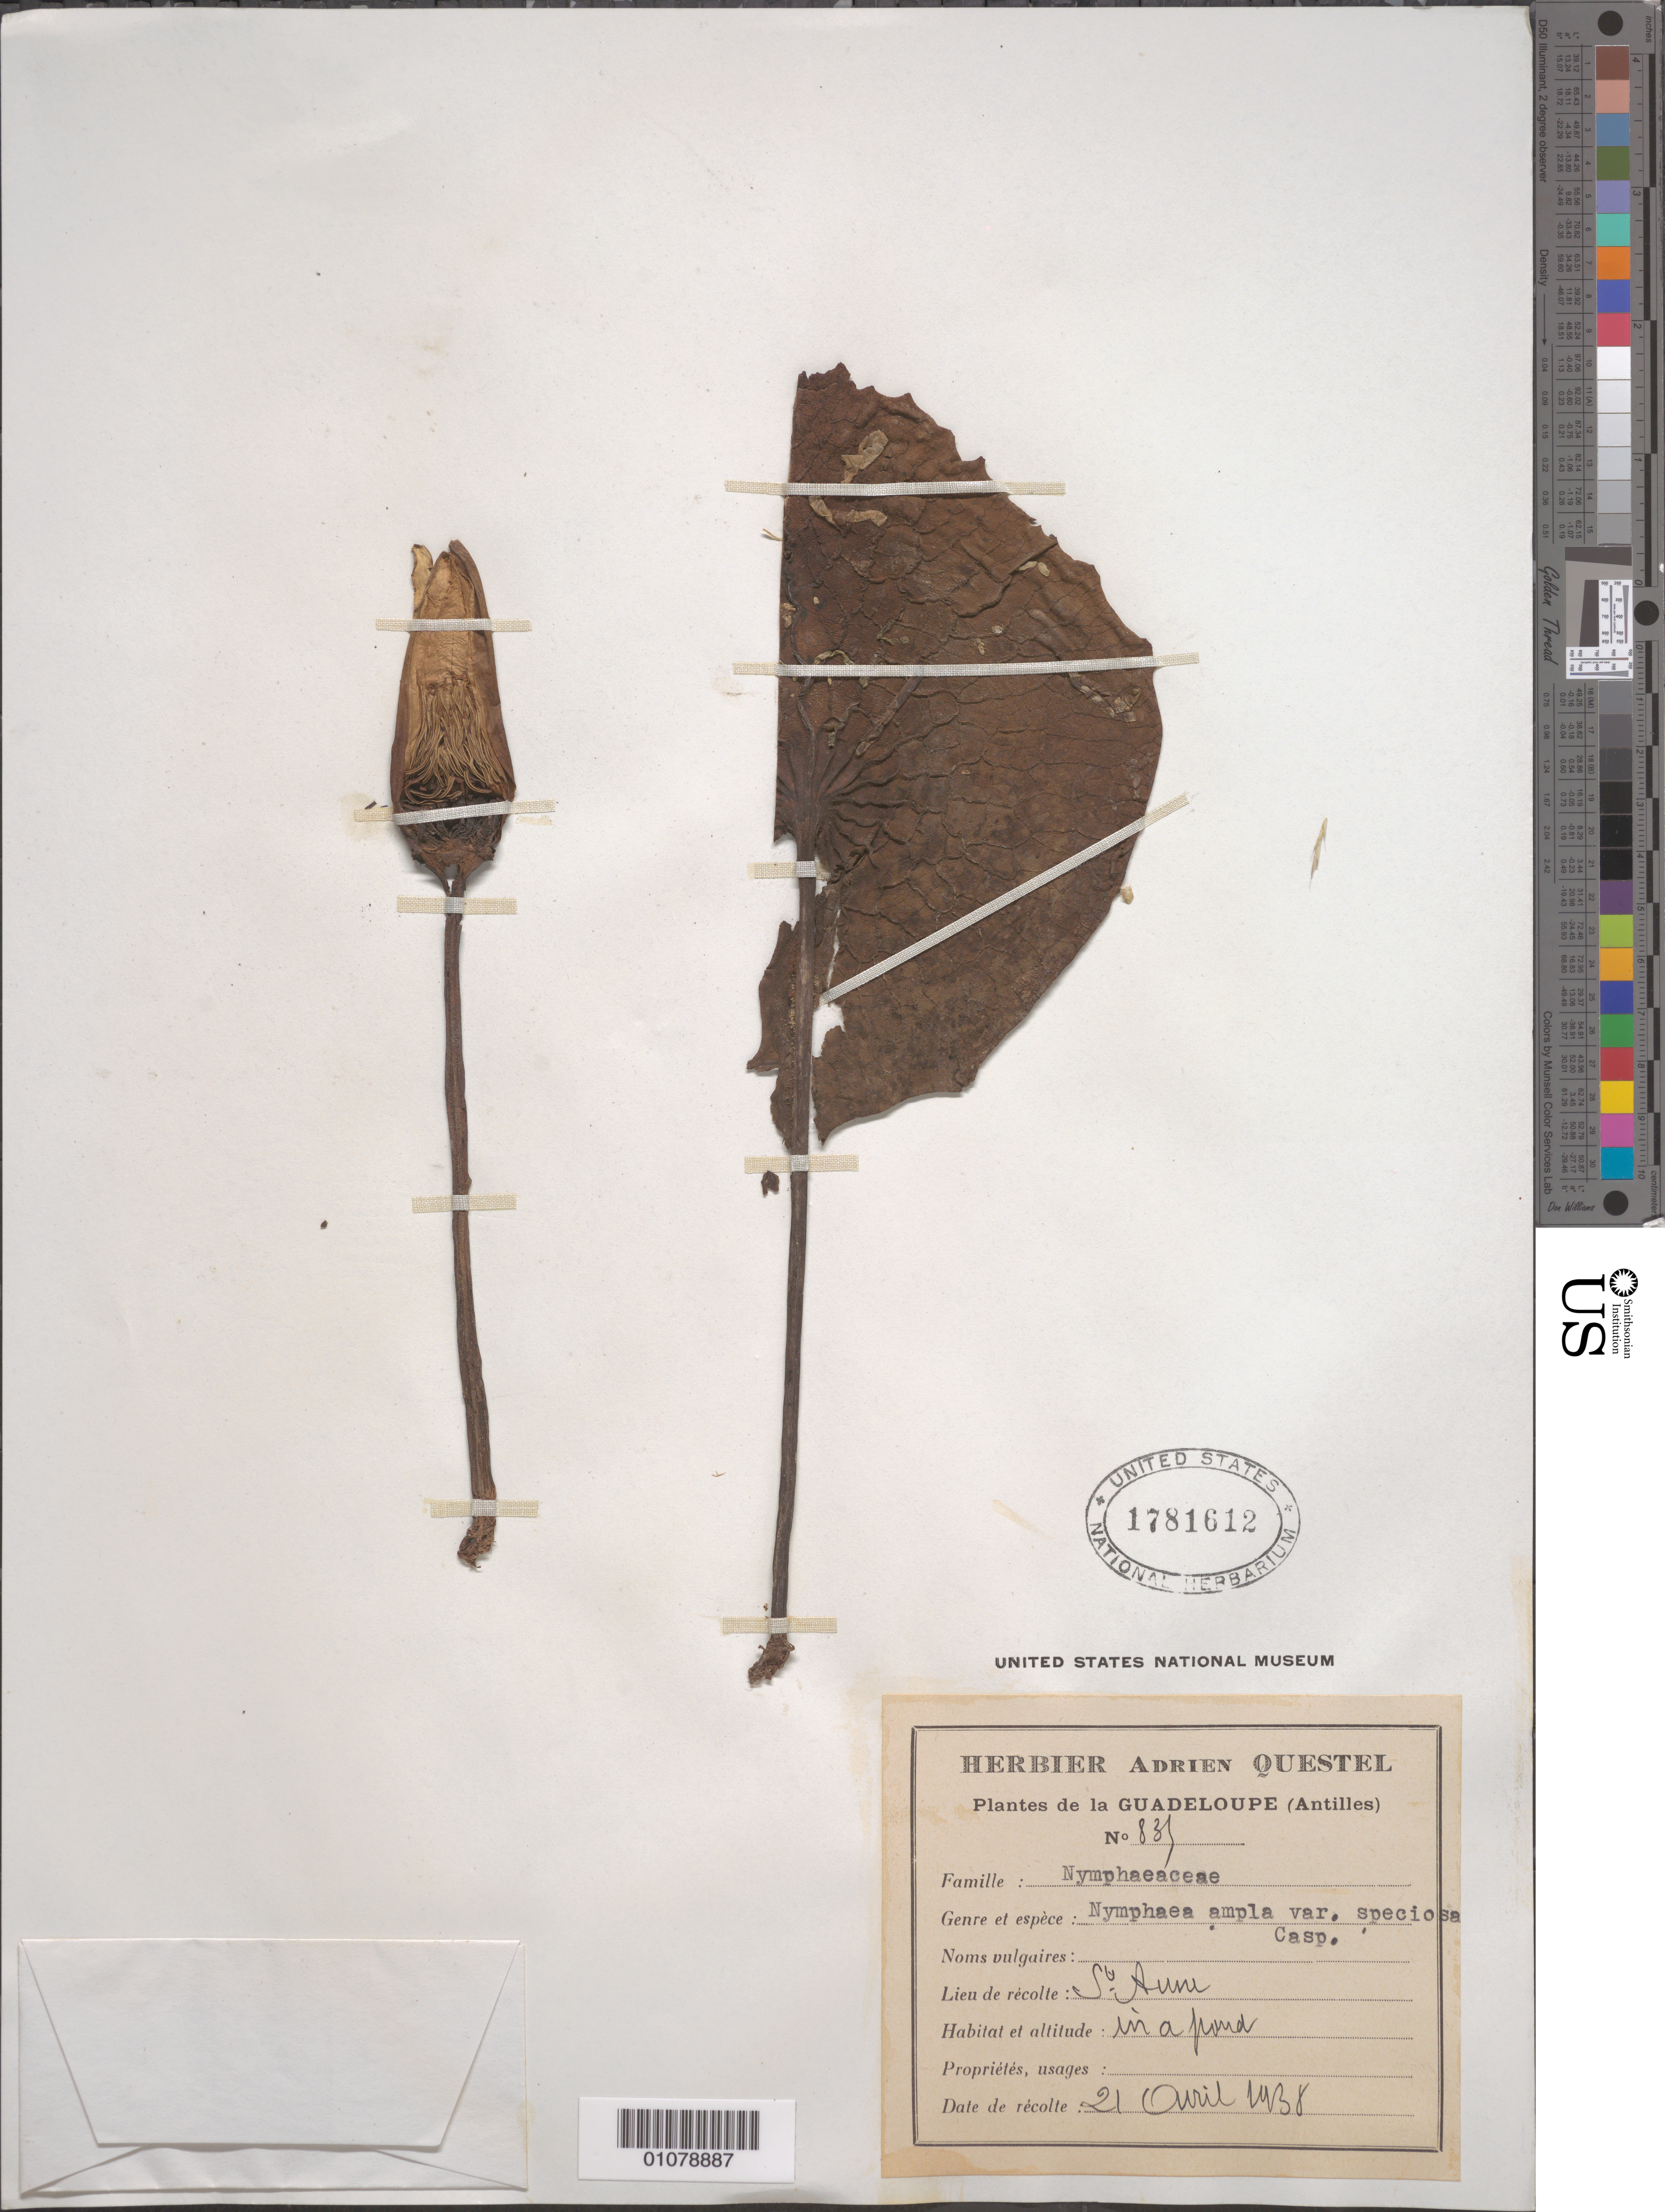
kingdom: Plantae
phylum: Tracheophyta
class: Magnoliopsida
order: Nymphaeales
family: Nymphaeaceae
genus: Nymphaea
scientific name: Nymphaea ampla var. pulchella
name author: (DC.) Casp.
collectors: A. Questel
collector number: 835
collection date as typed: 21 Apr 1938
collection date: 1938-04-21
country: Guadeloupe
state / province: St. Anne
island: Basse Terre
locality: In a pond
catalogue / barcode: US 1781612